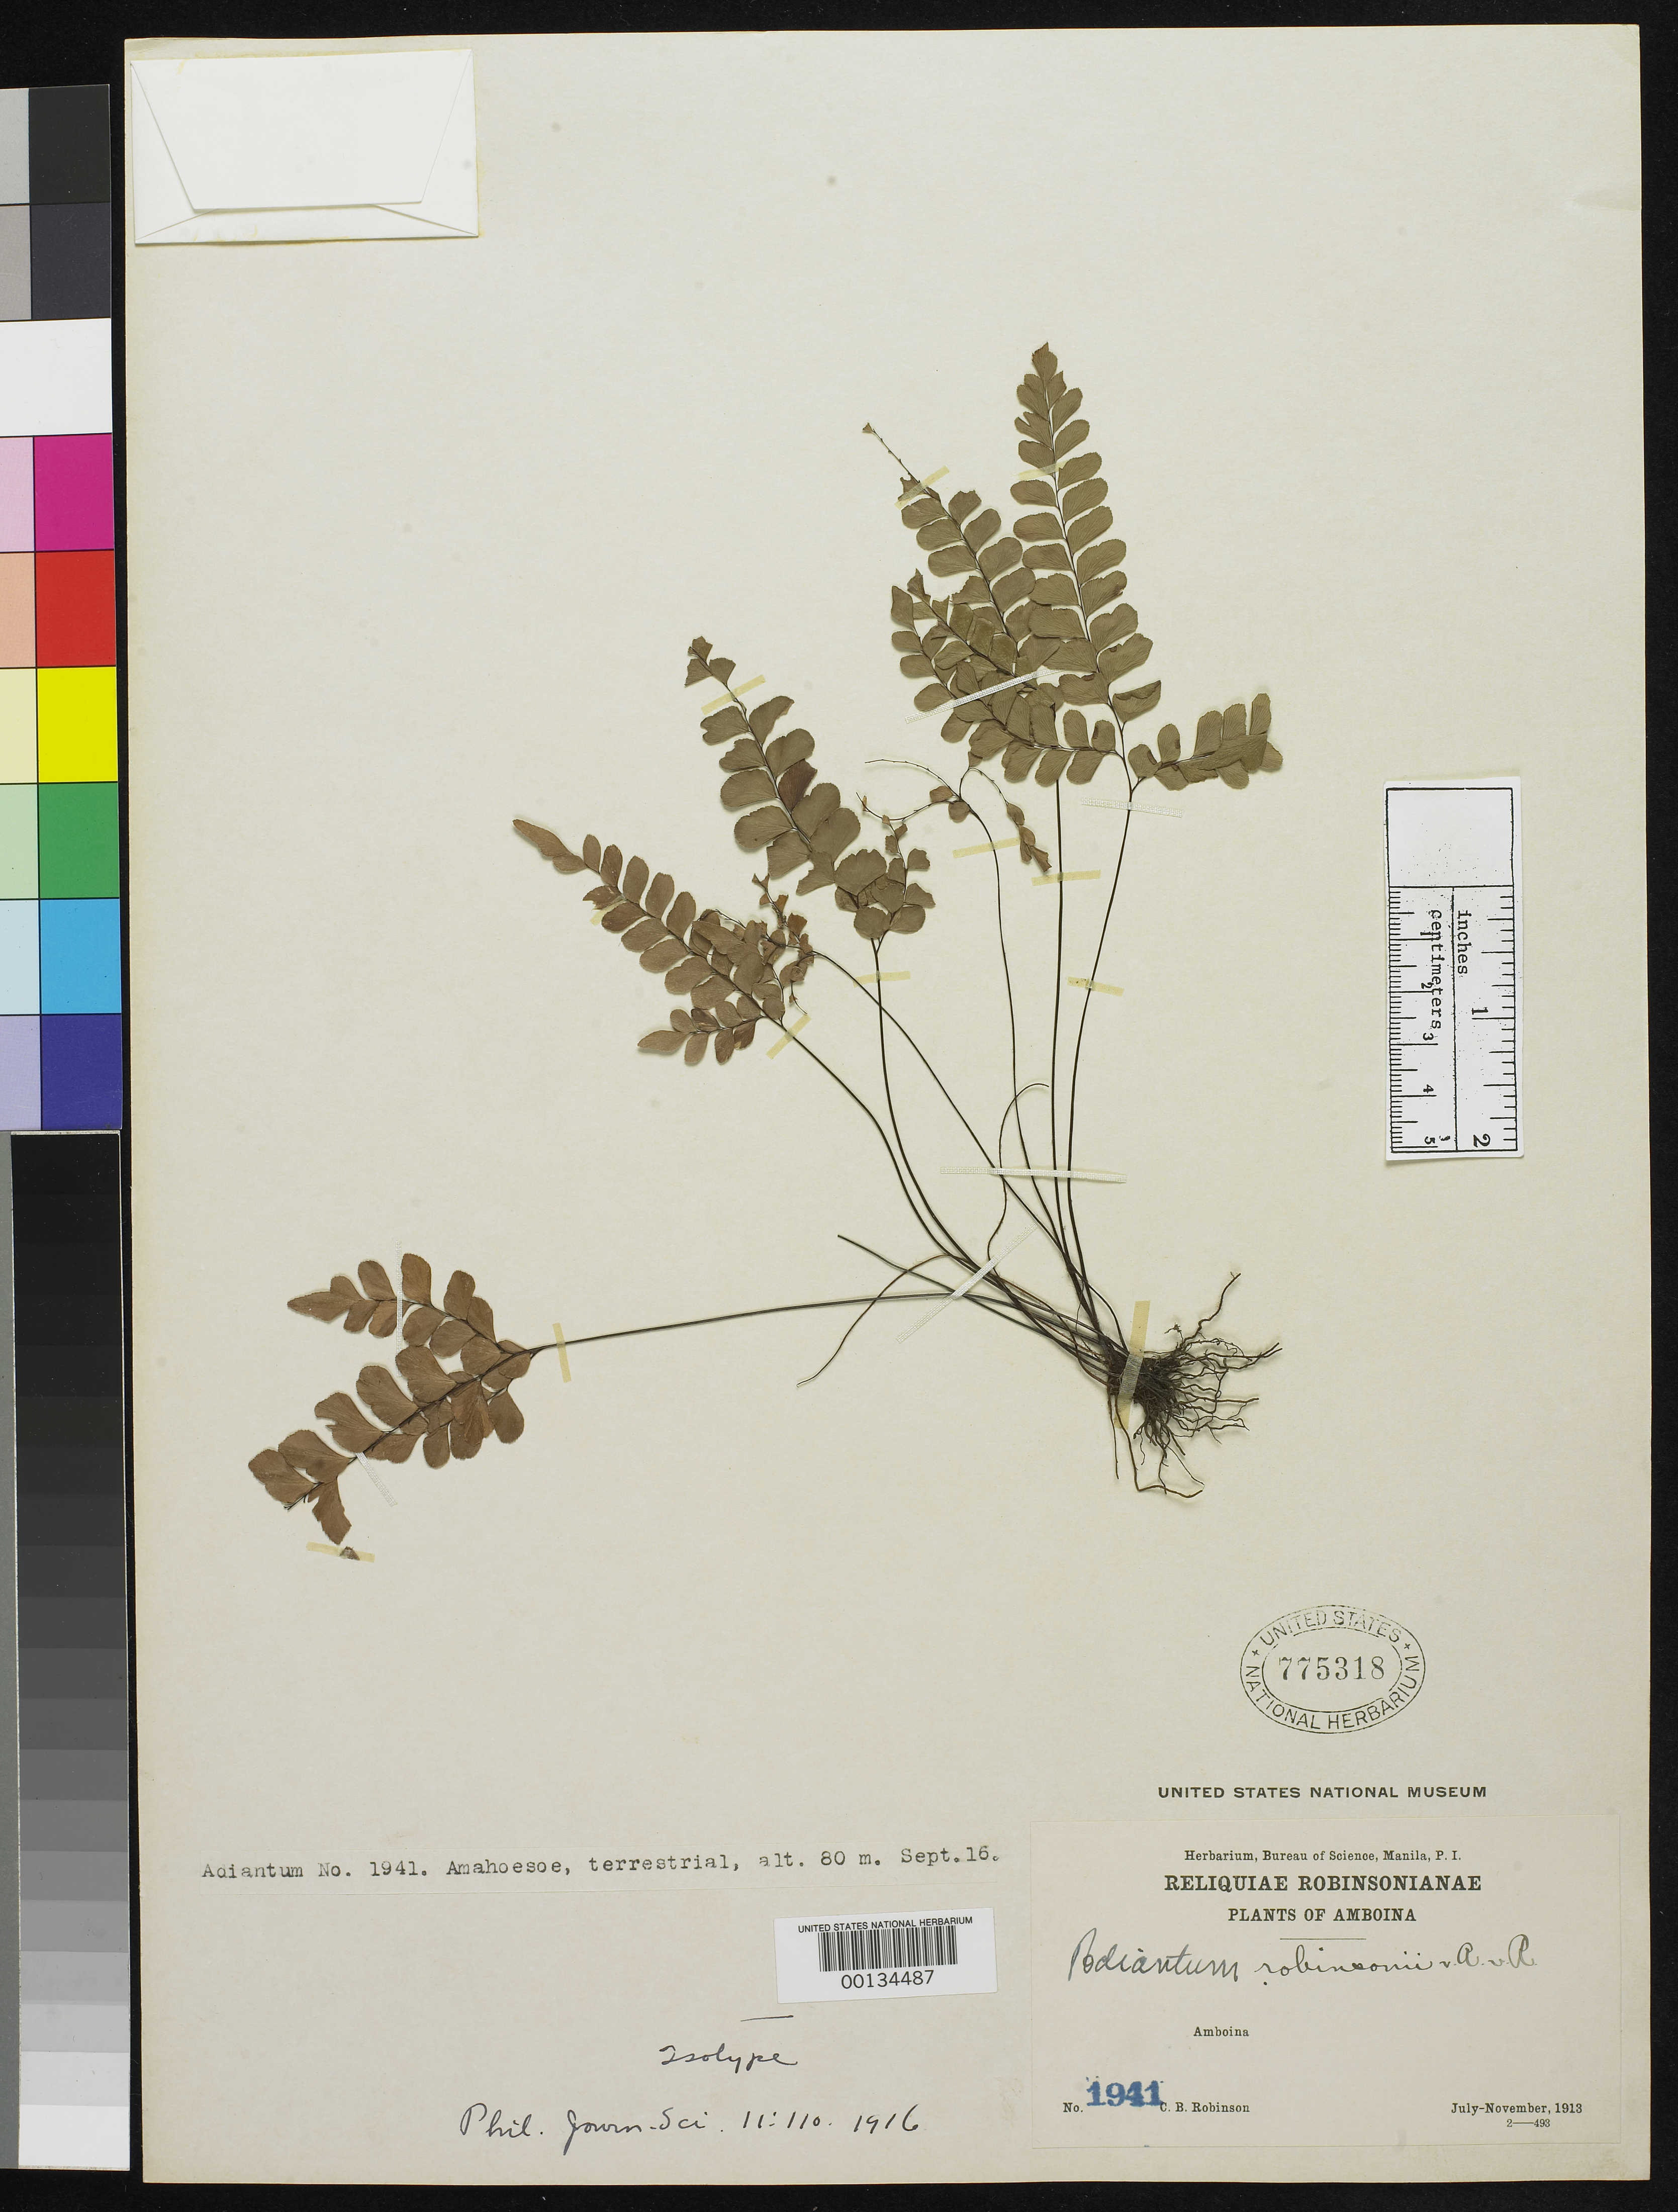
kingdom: Plantae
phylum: Tracheophyta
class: Polypodiopsida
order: Polypodiales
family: Pteridaceae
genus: Adiantum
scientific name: Adiantum robinsonii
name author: Alderw.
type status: Isotype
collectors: C. Robinson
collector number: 1941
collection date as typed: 16 Sep 1943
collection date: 1943-09-16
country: Indonesia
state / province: Maluku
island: Amboina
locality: Amahoesoe.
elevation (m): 80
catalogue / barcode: US 775318